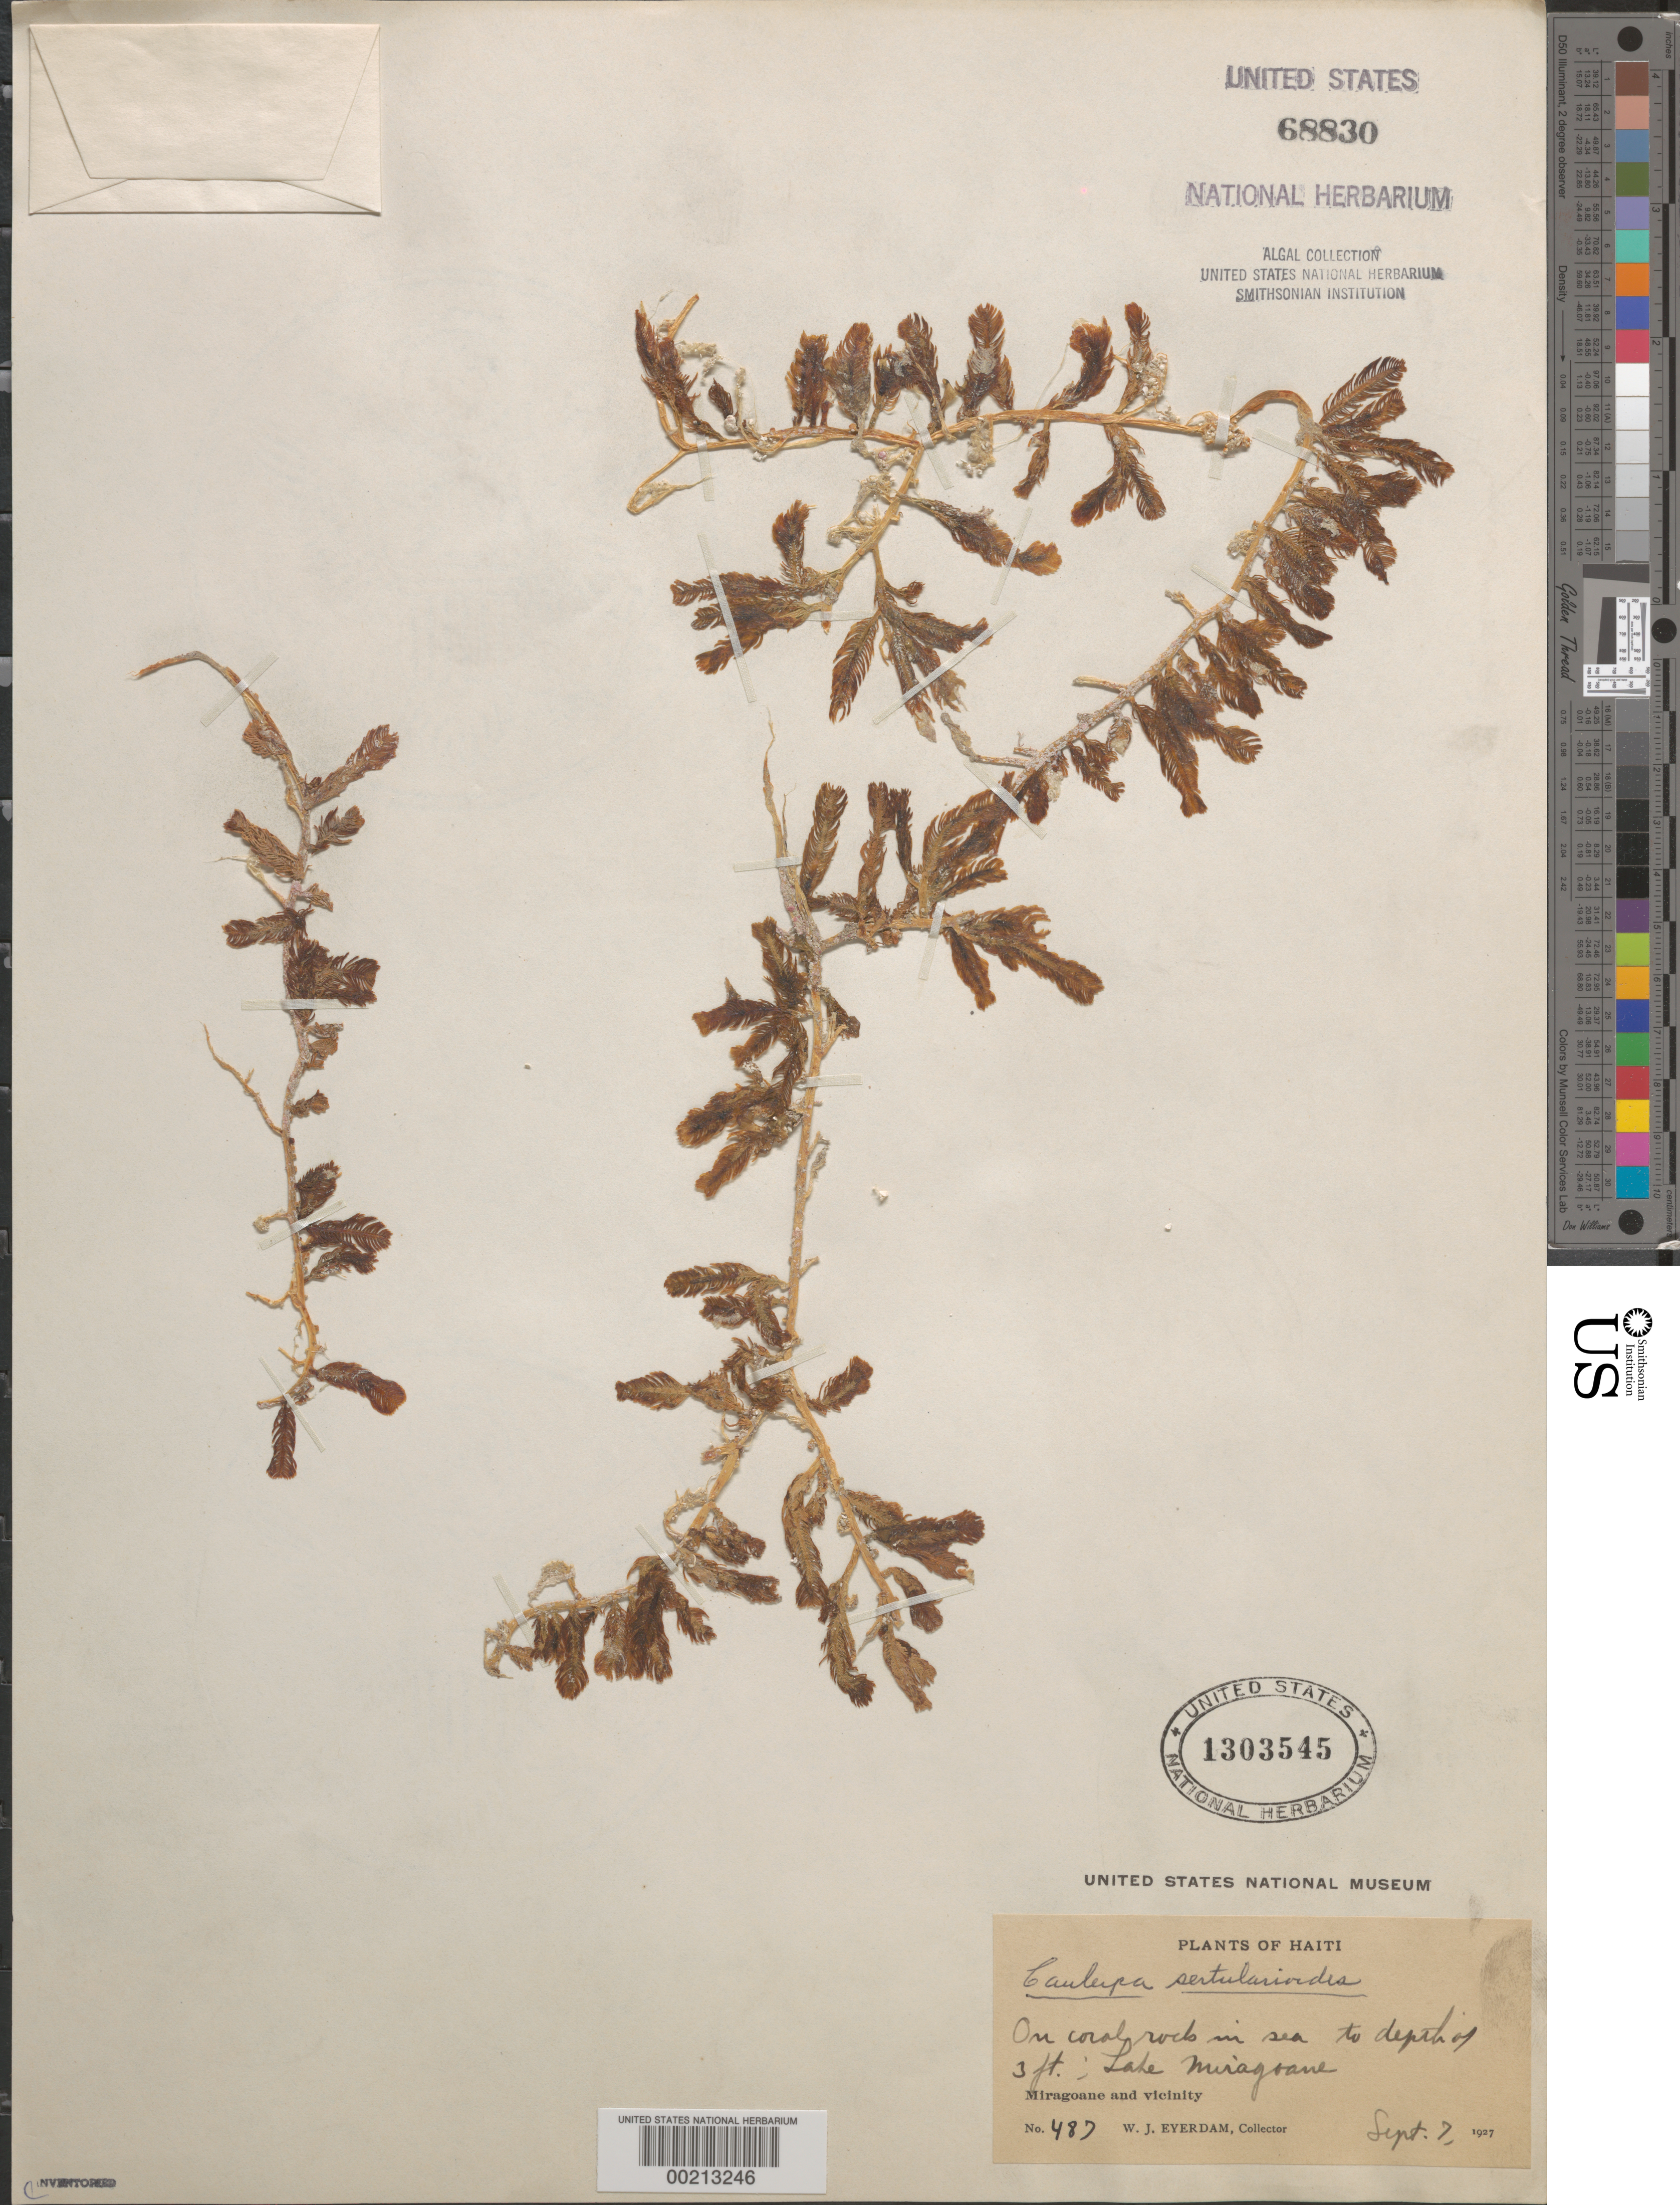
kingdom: Plantae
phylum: Chlorophyta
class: Ulvophyceae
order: Bryopsidales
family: Caulerpaceae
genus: Caulerpa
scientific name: Caulerpa sertularioides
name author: (S.G. Gmel.) M. Howe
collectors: W. J. Eyerdam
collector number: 487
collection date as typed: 07 Sep 1927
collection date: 1927-09-07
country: Haiti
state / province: Sud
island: Hispaniola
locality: Lake Miragoane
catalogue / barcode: US 68830